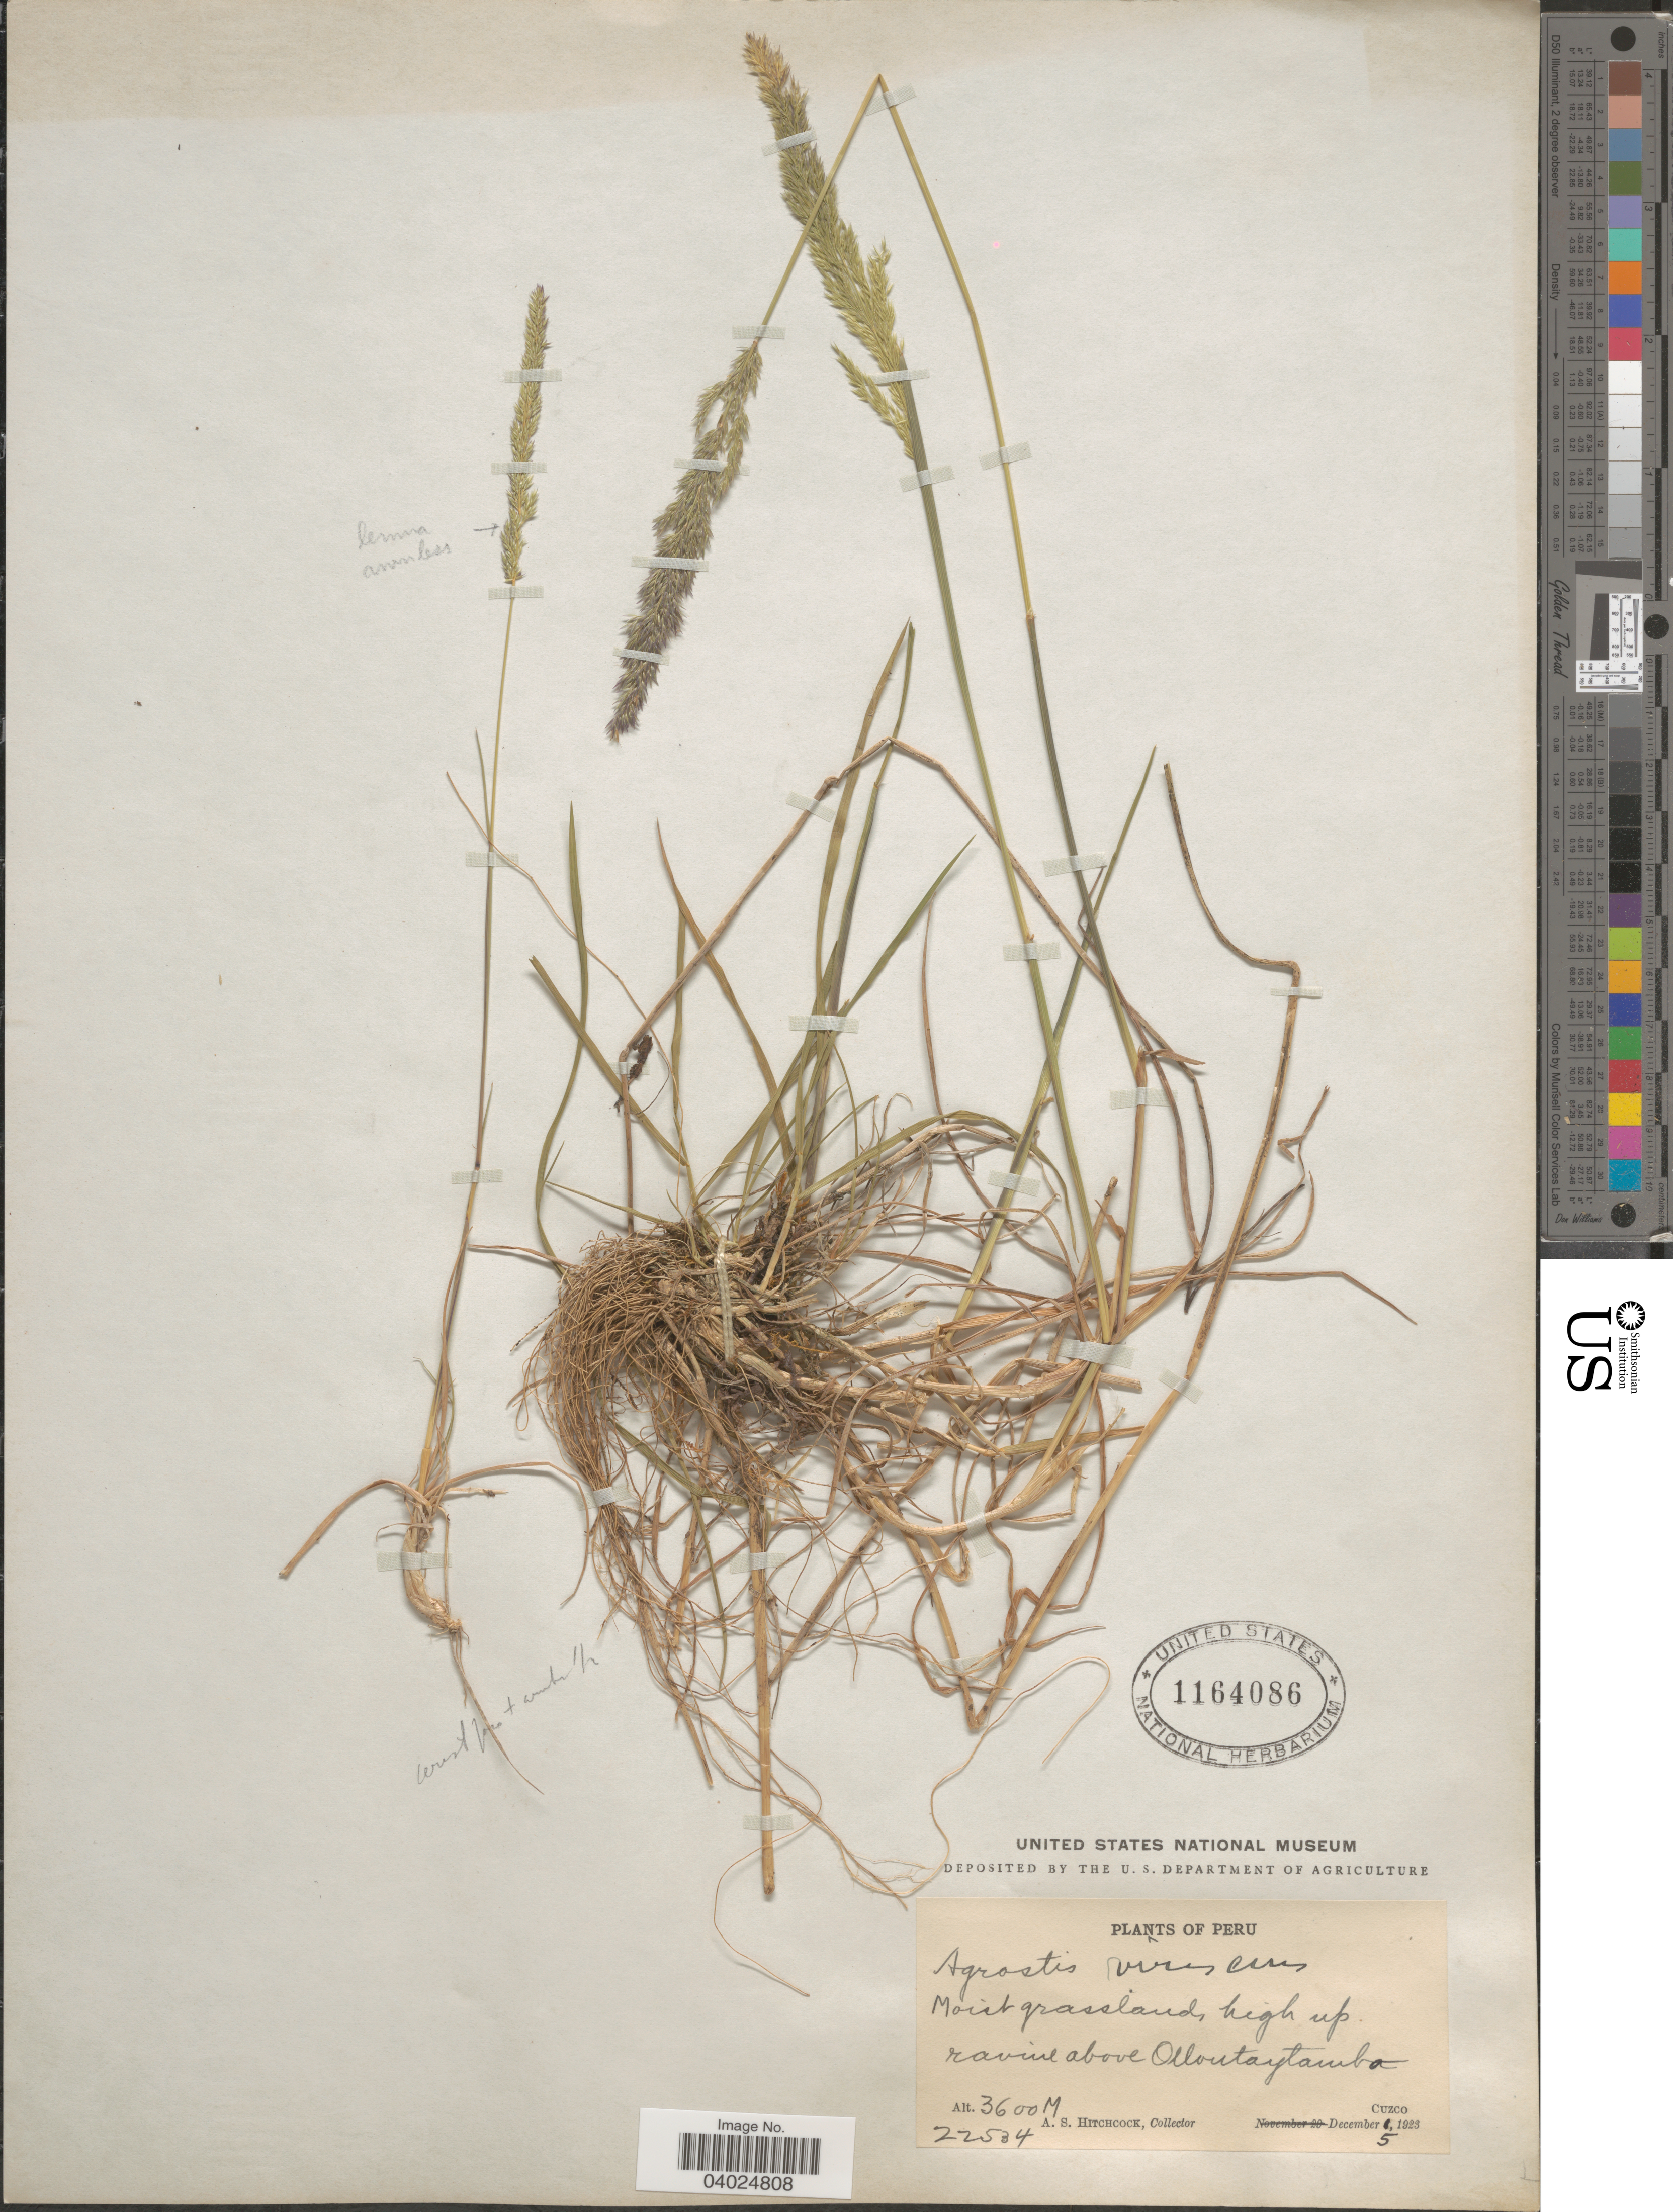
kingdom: Plantae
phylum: Tracheophyta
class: Liliopsida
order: Poales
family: Poaceae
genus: Agrostis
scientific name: Agrostis tolucensis Kunth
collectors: A. S. Hitchcock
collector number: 22534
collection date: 1923-12-05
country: Peru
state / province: Cusco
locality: Above Ollontaytamba, Cuzco.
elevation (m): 3600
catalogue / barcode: US 1164086